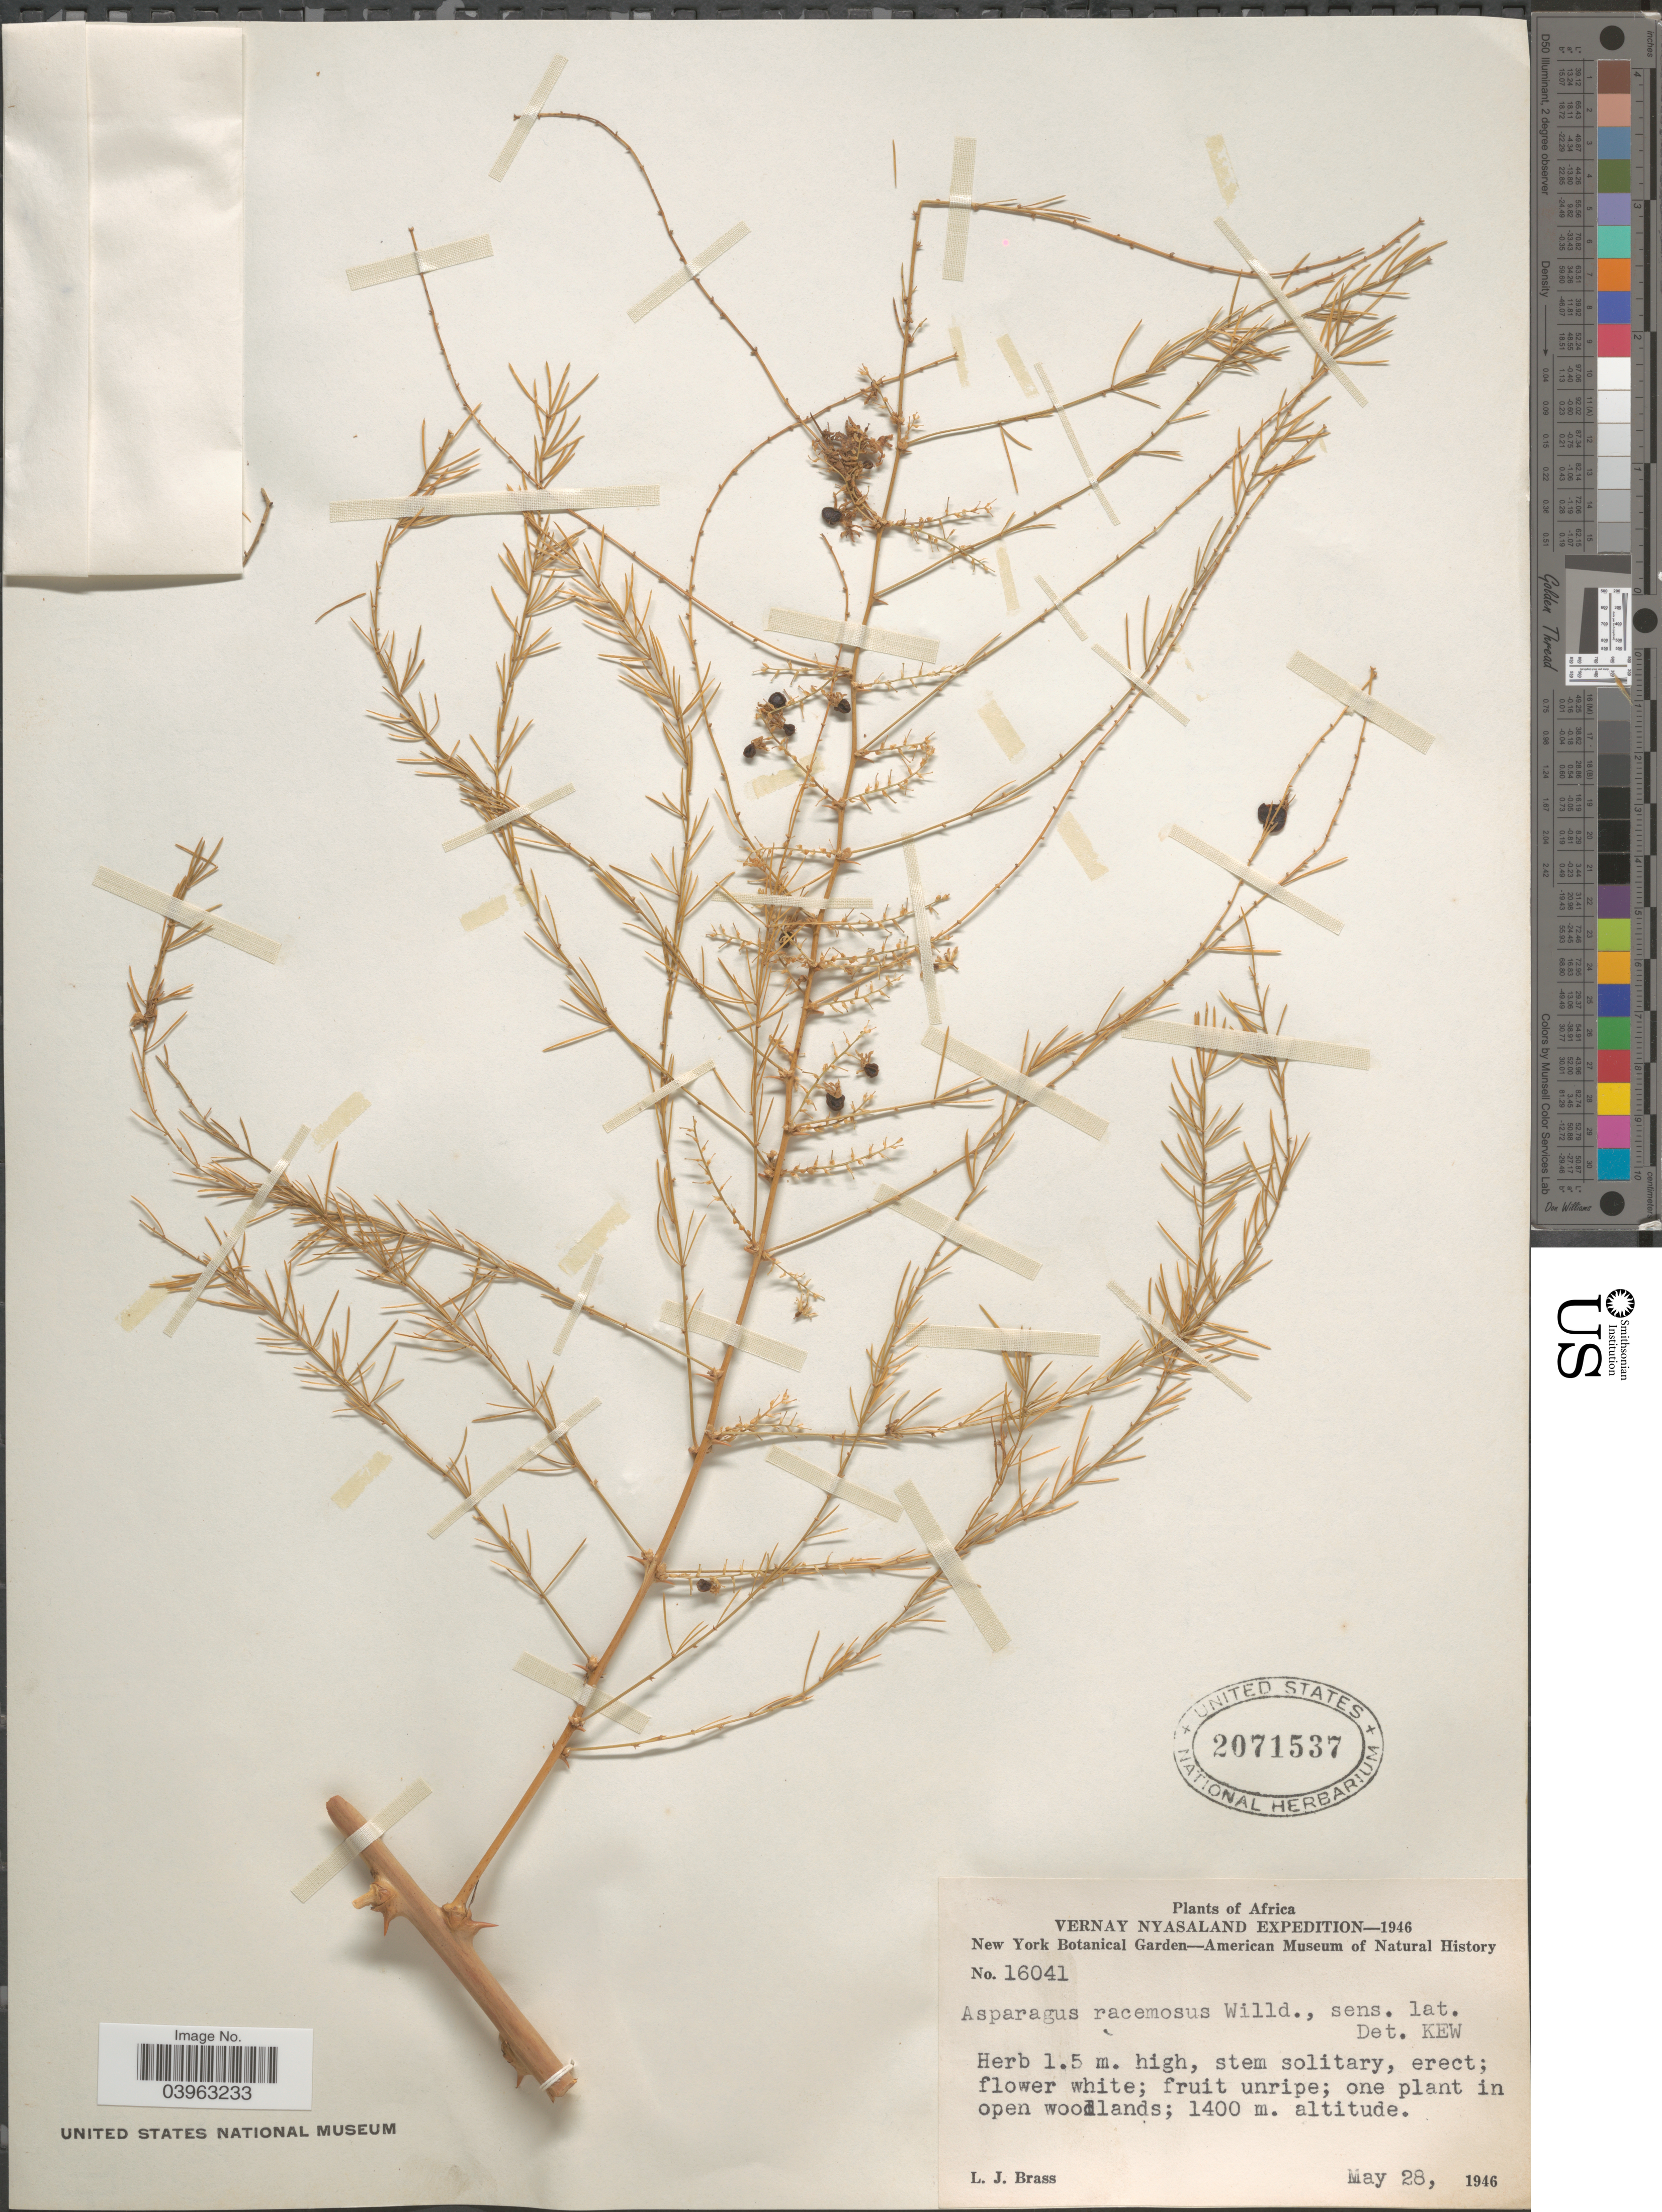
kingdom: Plantae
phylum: Tracheophyta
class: Liliopsida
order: Asparagales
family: Asparagaceae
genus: Asparagus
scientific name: Asparagus racemosus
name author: Willd.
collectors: L. J. Brass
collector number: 16041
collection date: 1946-05-28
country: Malawi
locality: Vernay Nyasaland.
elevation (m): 1400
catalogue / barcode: US 2071537